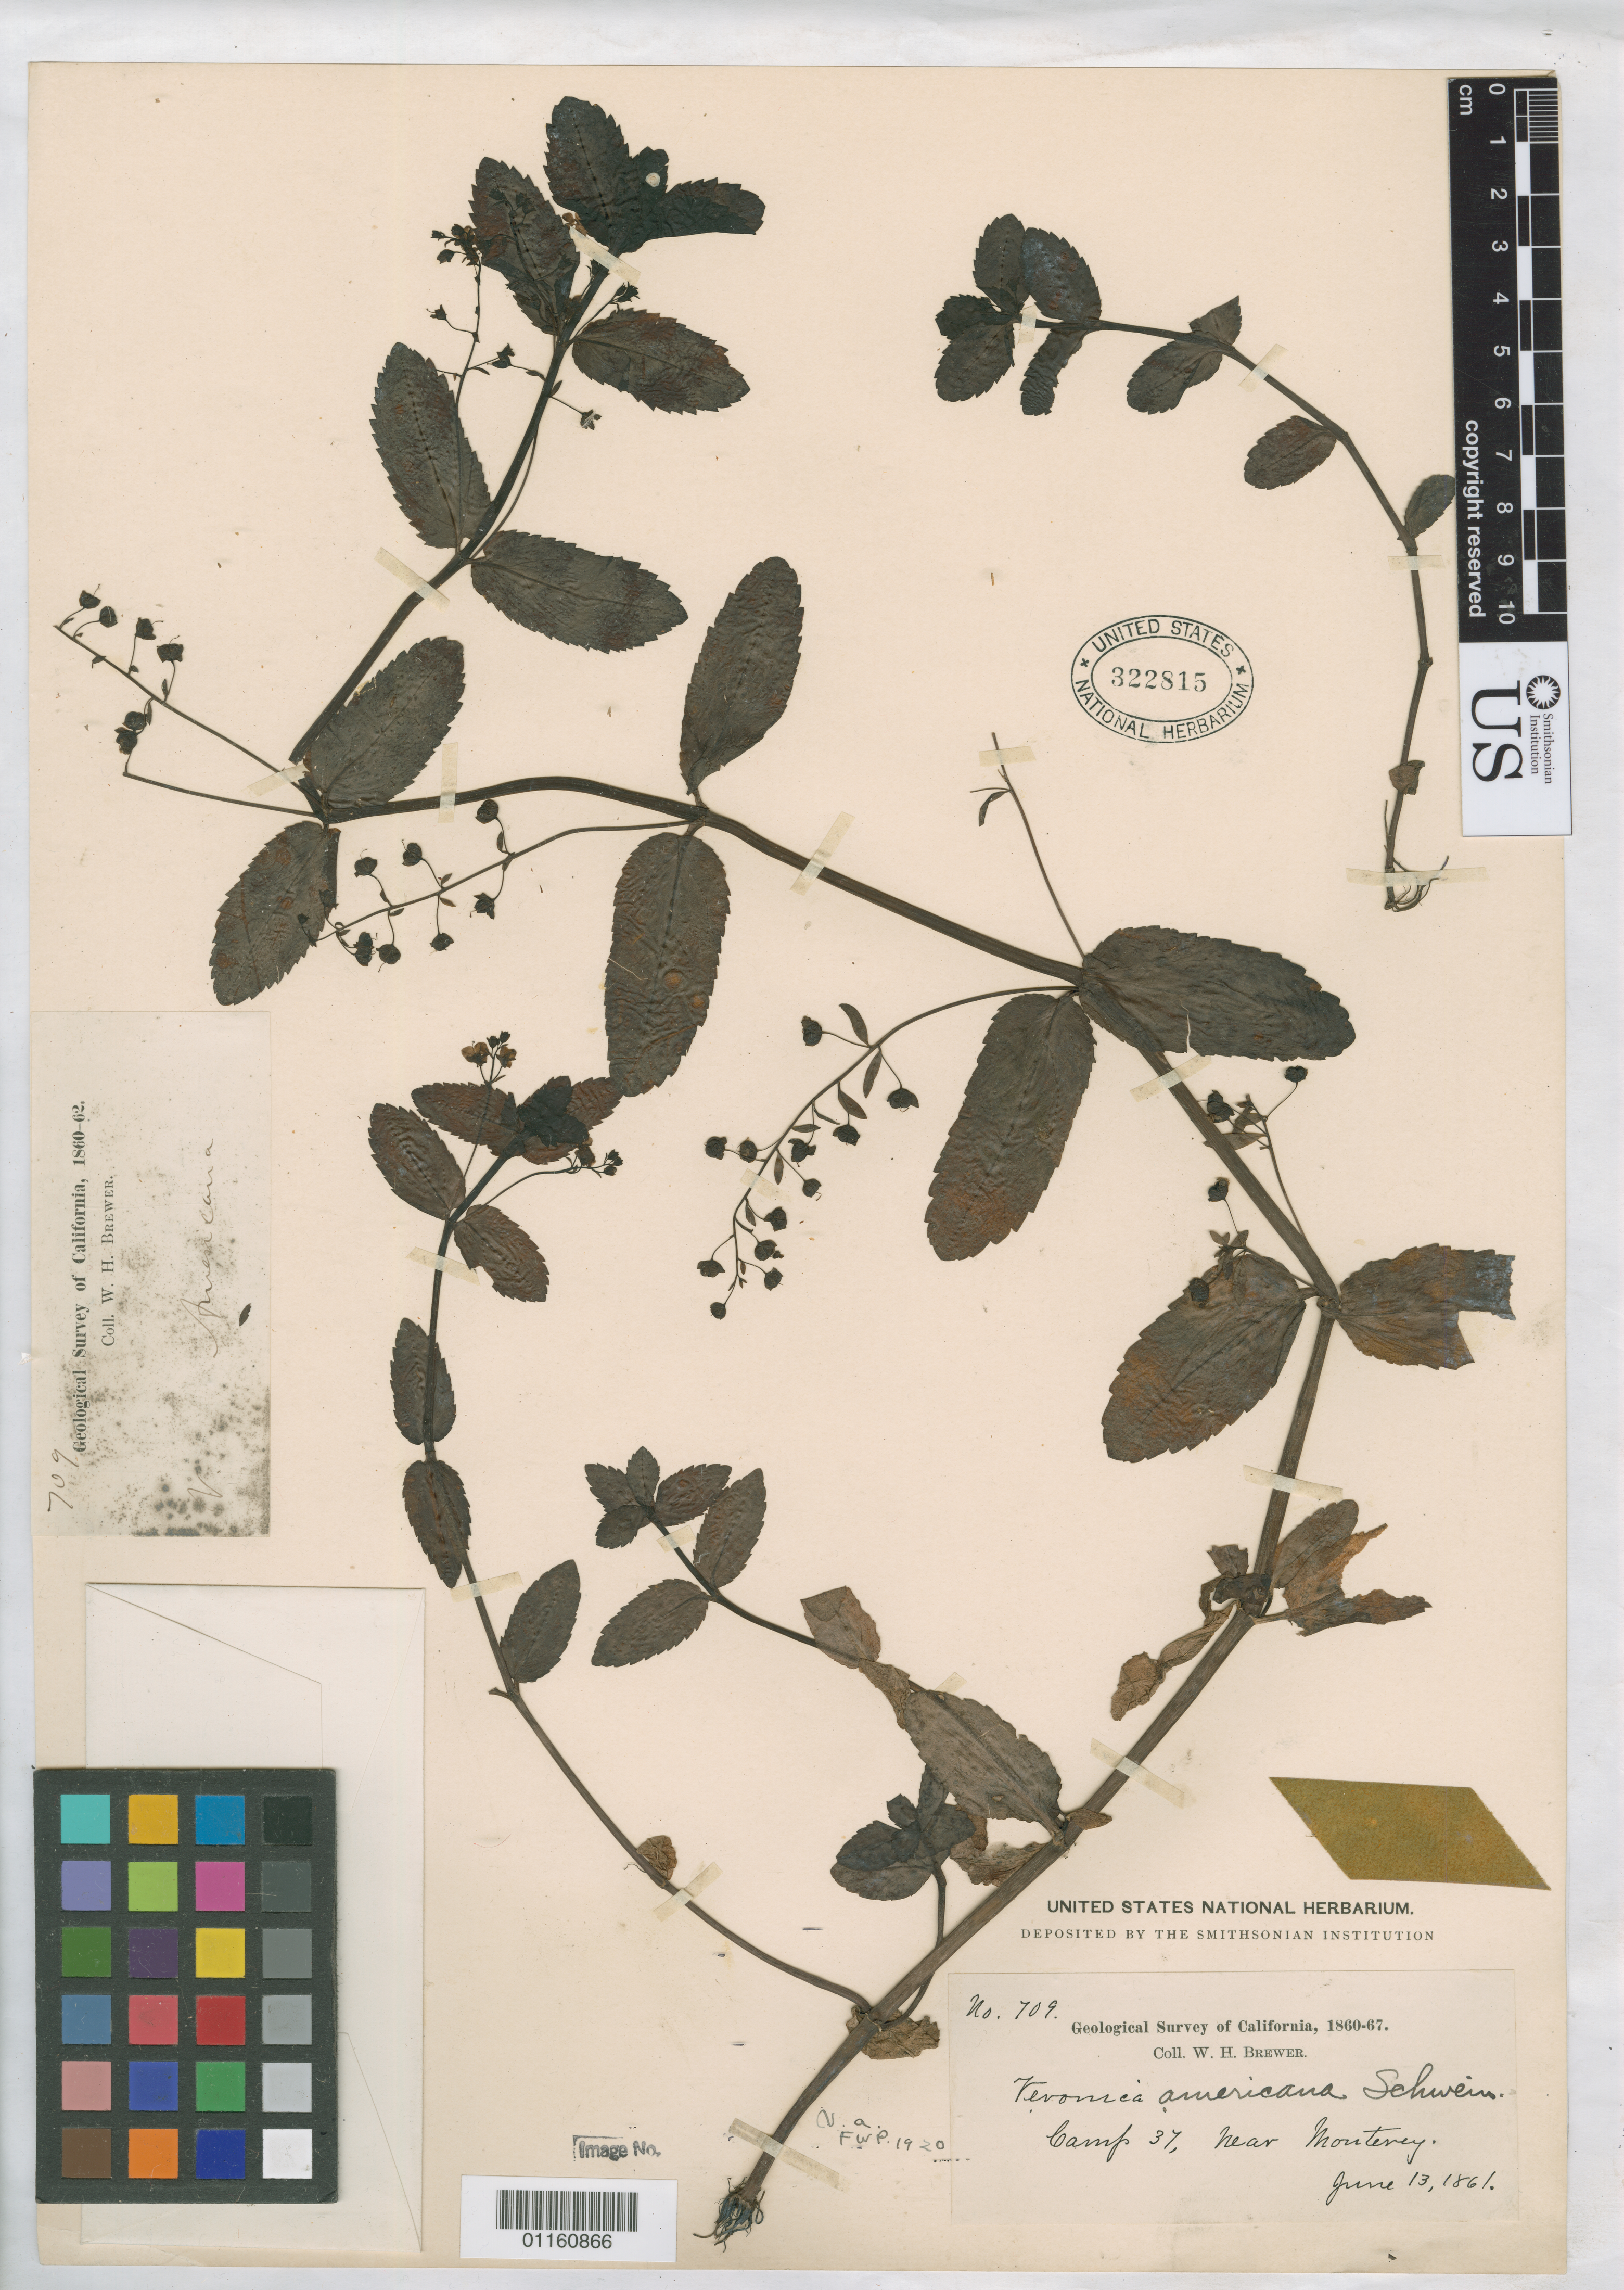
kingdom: Plantae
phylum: Tracheophyta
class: Magnoliopsida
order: Lamiales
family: Plantaginaceae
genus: Veronica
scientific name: Veronica americana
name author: Schwein. ex Benth.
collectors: W. H. Brewer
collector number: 709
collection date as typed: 13 Jun 1861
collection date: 1861-06-13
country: United States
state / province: California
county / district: Monterey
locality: Camp 37 near Monterey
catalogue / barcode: US 322815